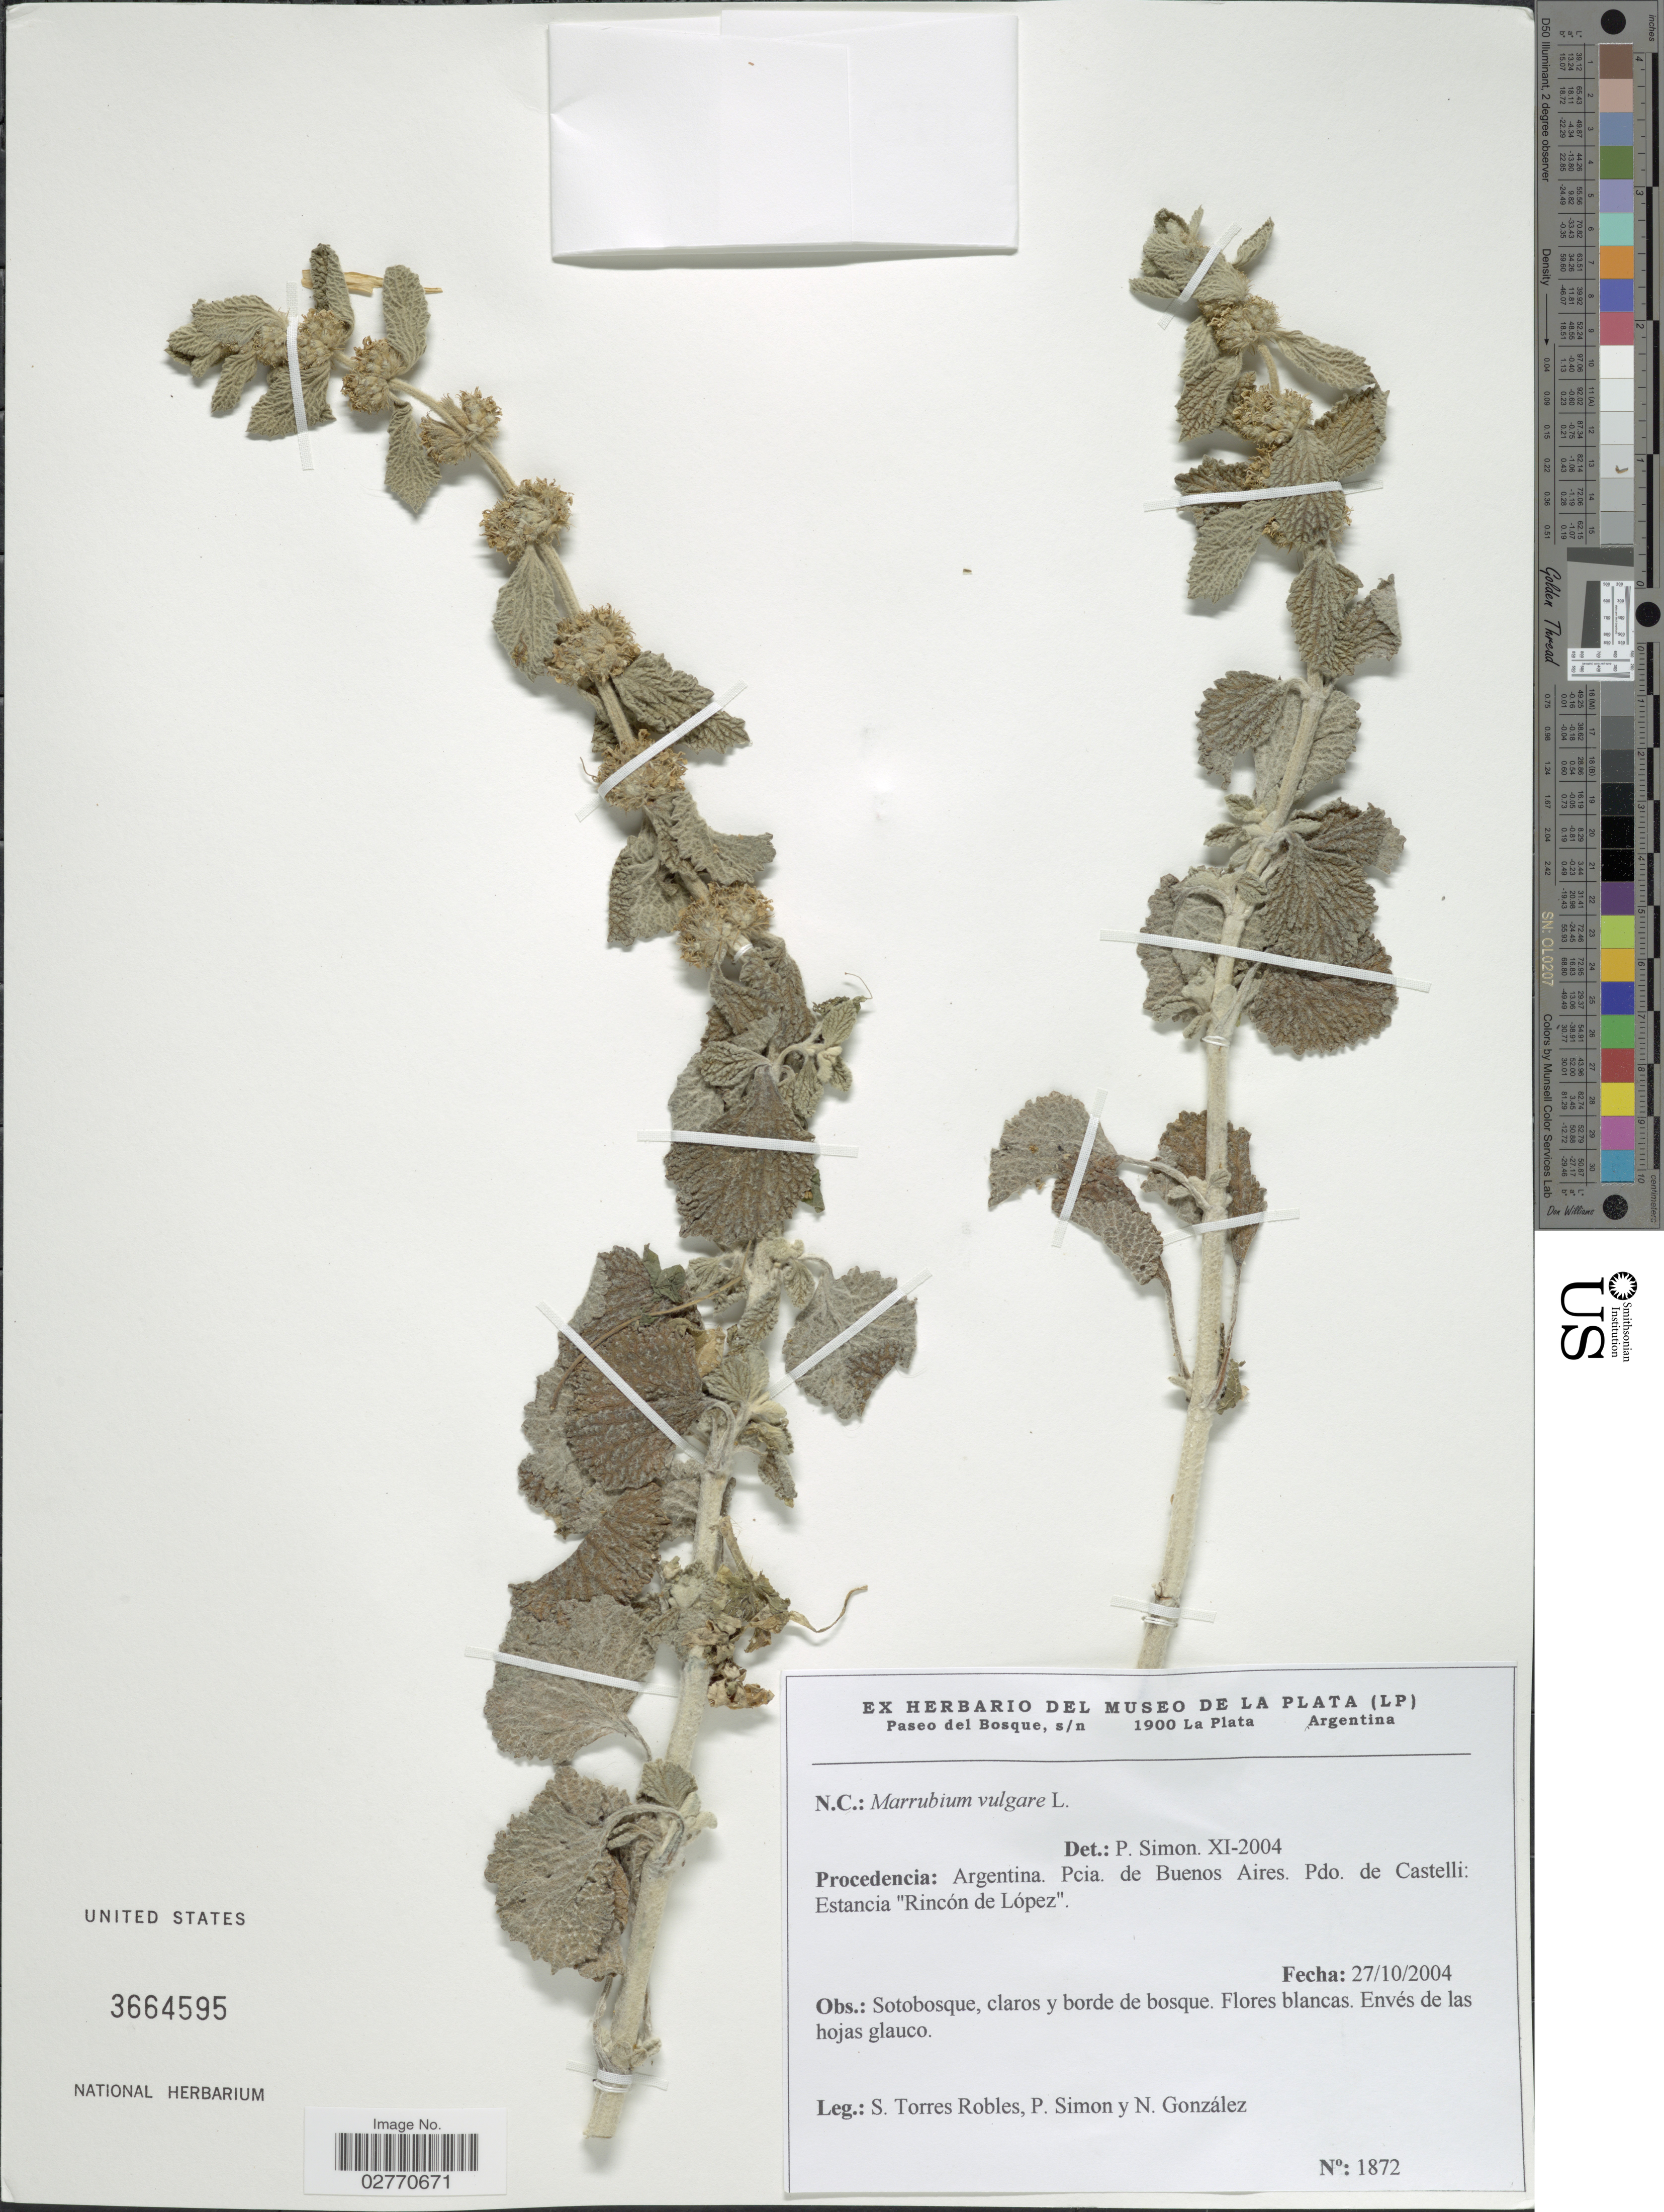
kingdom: Plantae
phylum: Tracheophyta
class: Magnoliopsida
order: Lamiales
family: Lamiaceae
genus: Marrubium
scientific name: Marrubium vulgare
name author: L.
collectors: S. Torres Robles, P. Simon & N. Gonzalez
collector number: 1872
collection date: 2004-10-27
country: Argentina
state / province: Buenos Aires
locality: Pdo. de Castelli: Estancia "Rincón de López".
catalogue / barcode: US 3664595